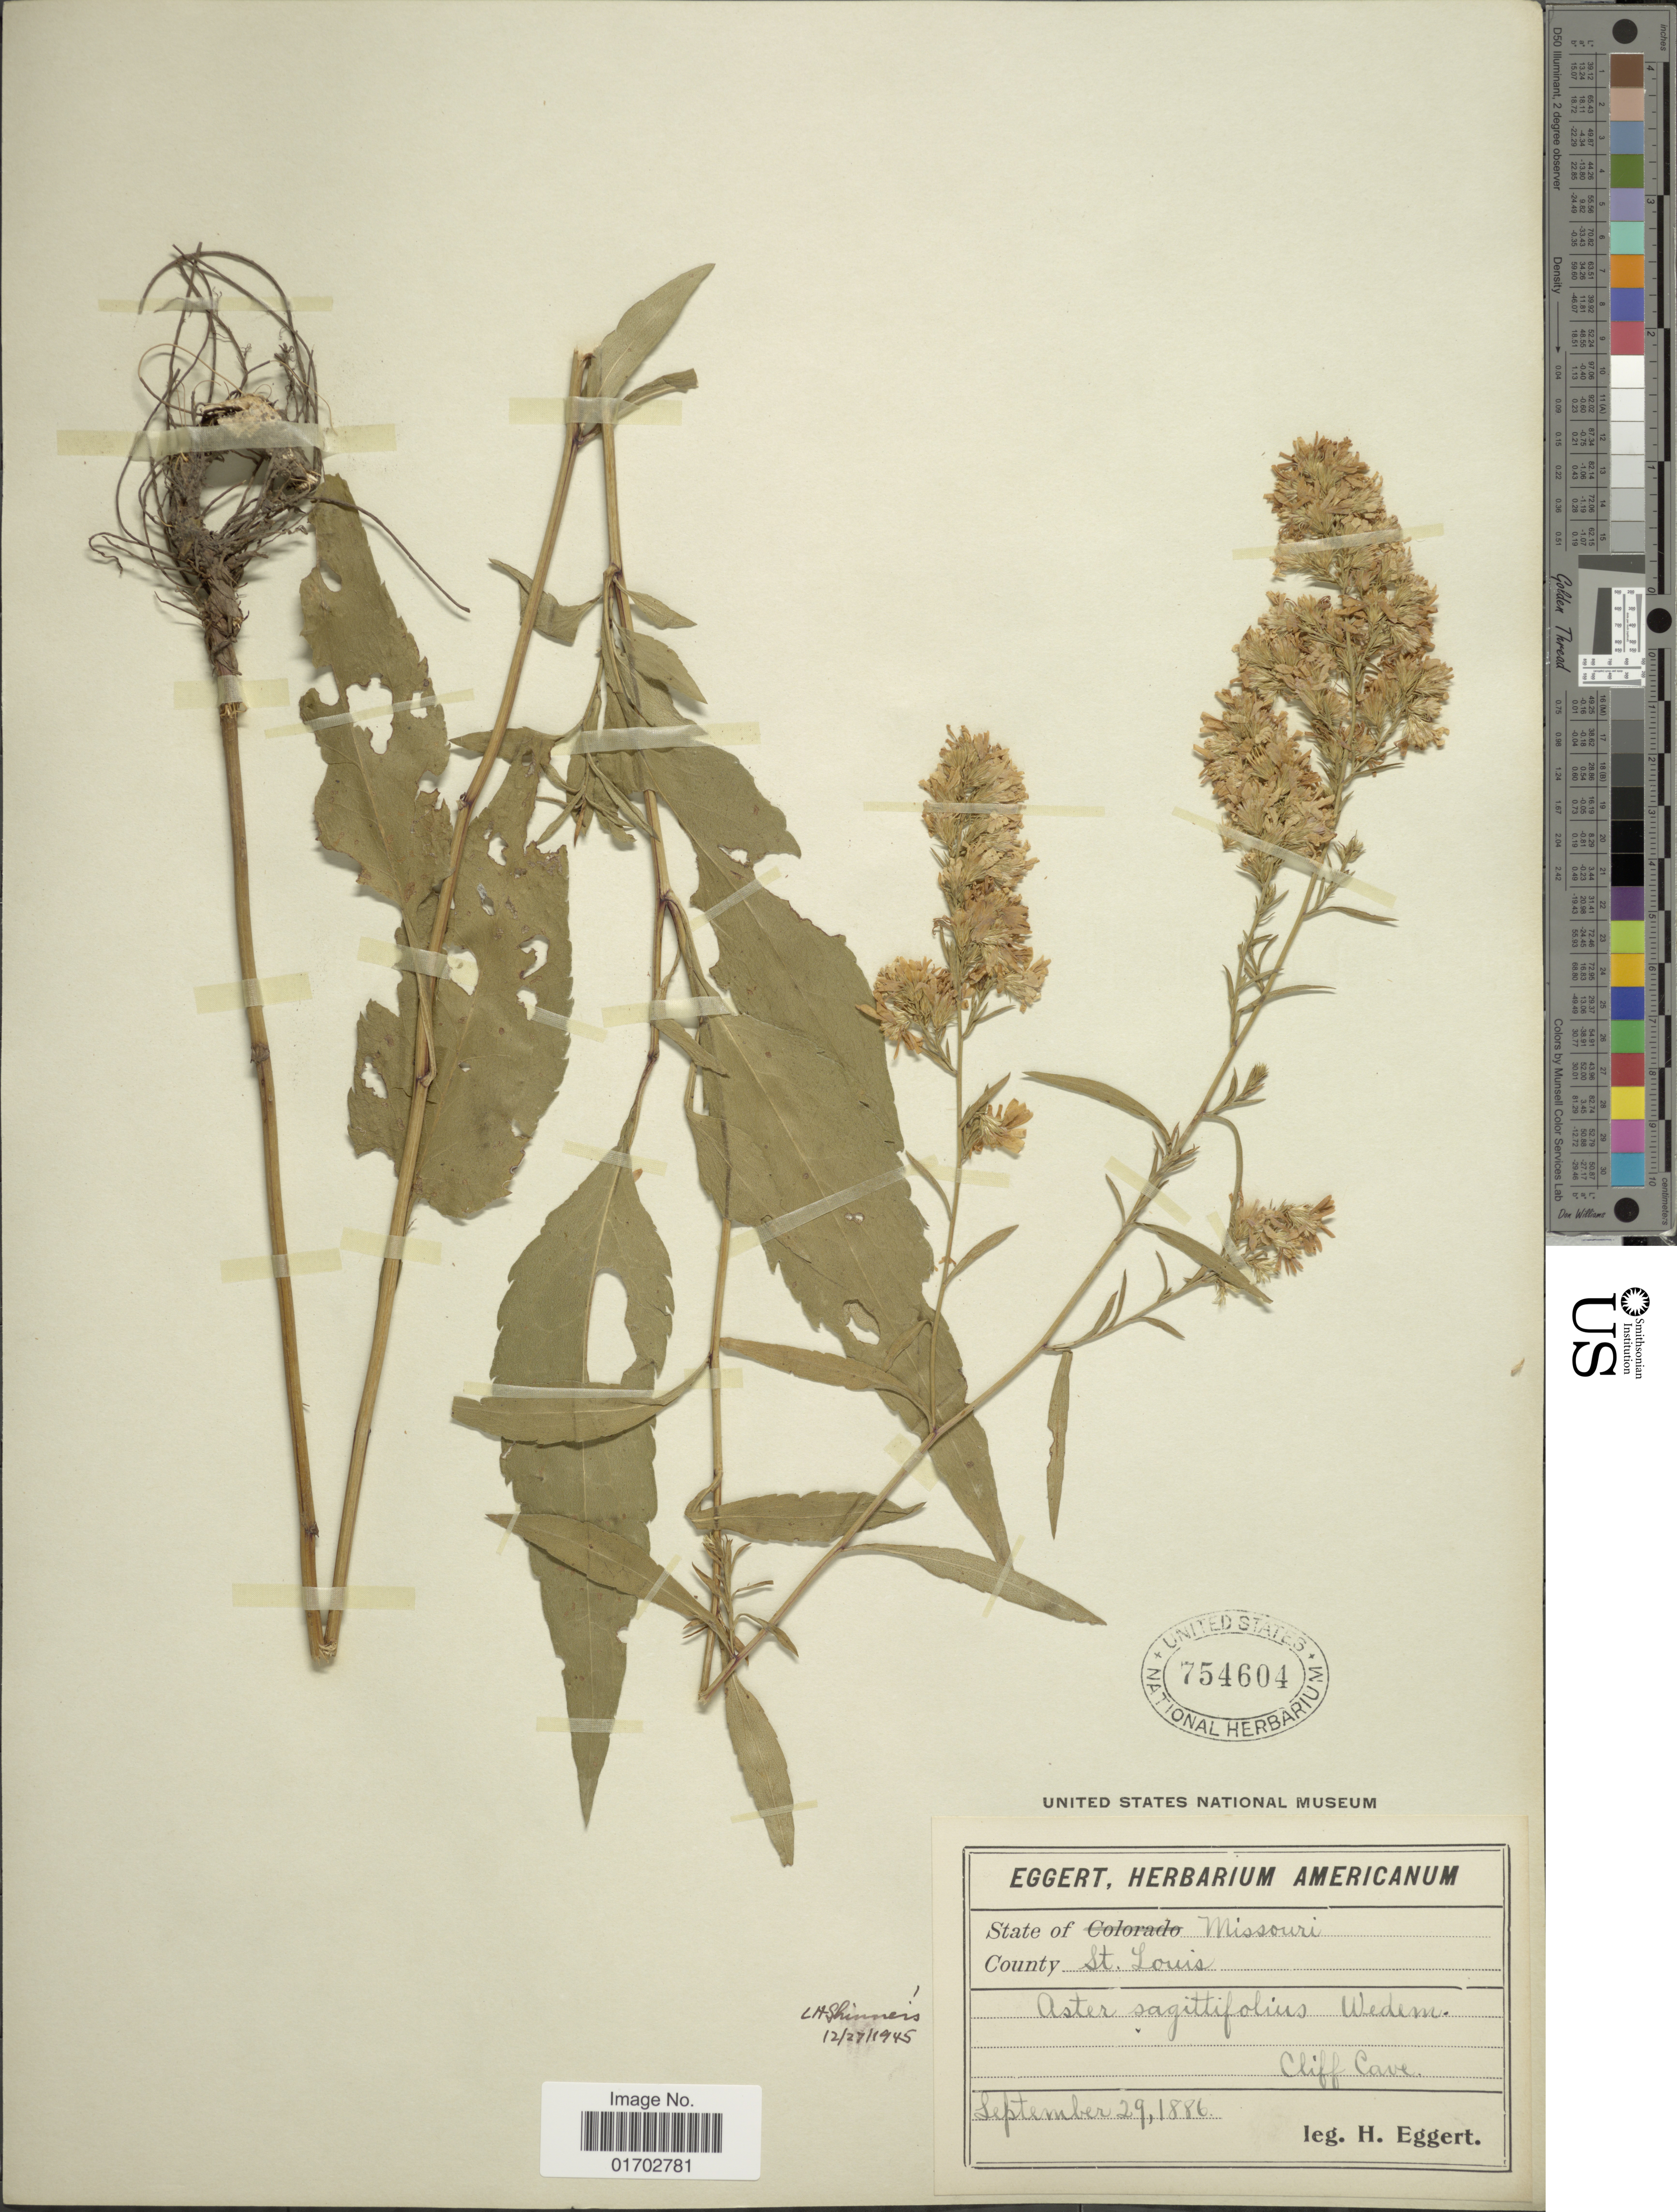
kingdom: Plantae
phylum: Tracheophyta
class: Magnoliopsida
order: Asterales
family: Asteraceae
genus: Symphyotrichum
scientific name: Symphyotrichum sagittifolium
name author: (Wedem. ex Willd.) G.L. Nesom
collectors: H. Eggert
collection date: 1886-09-29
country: United States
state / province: Missouri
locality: County: St. Louis, Cliff Cave.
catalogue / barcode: US 754604